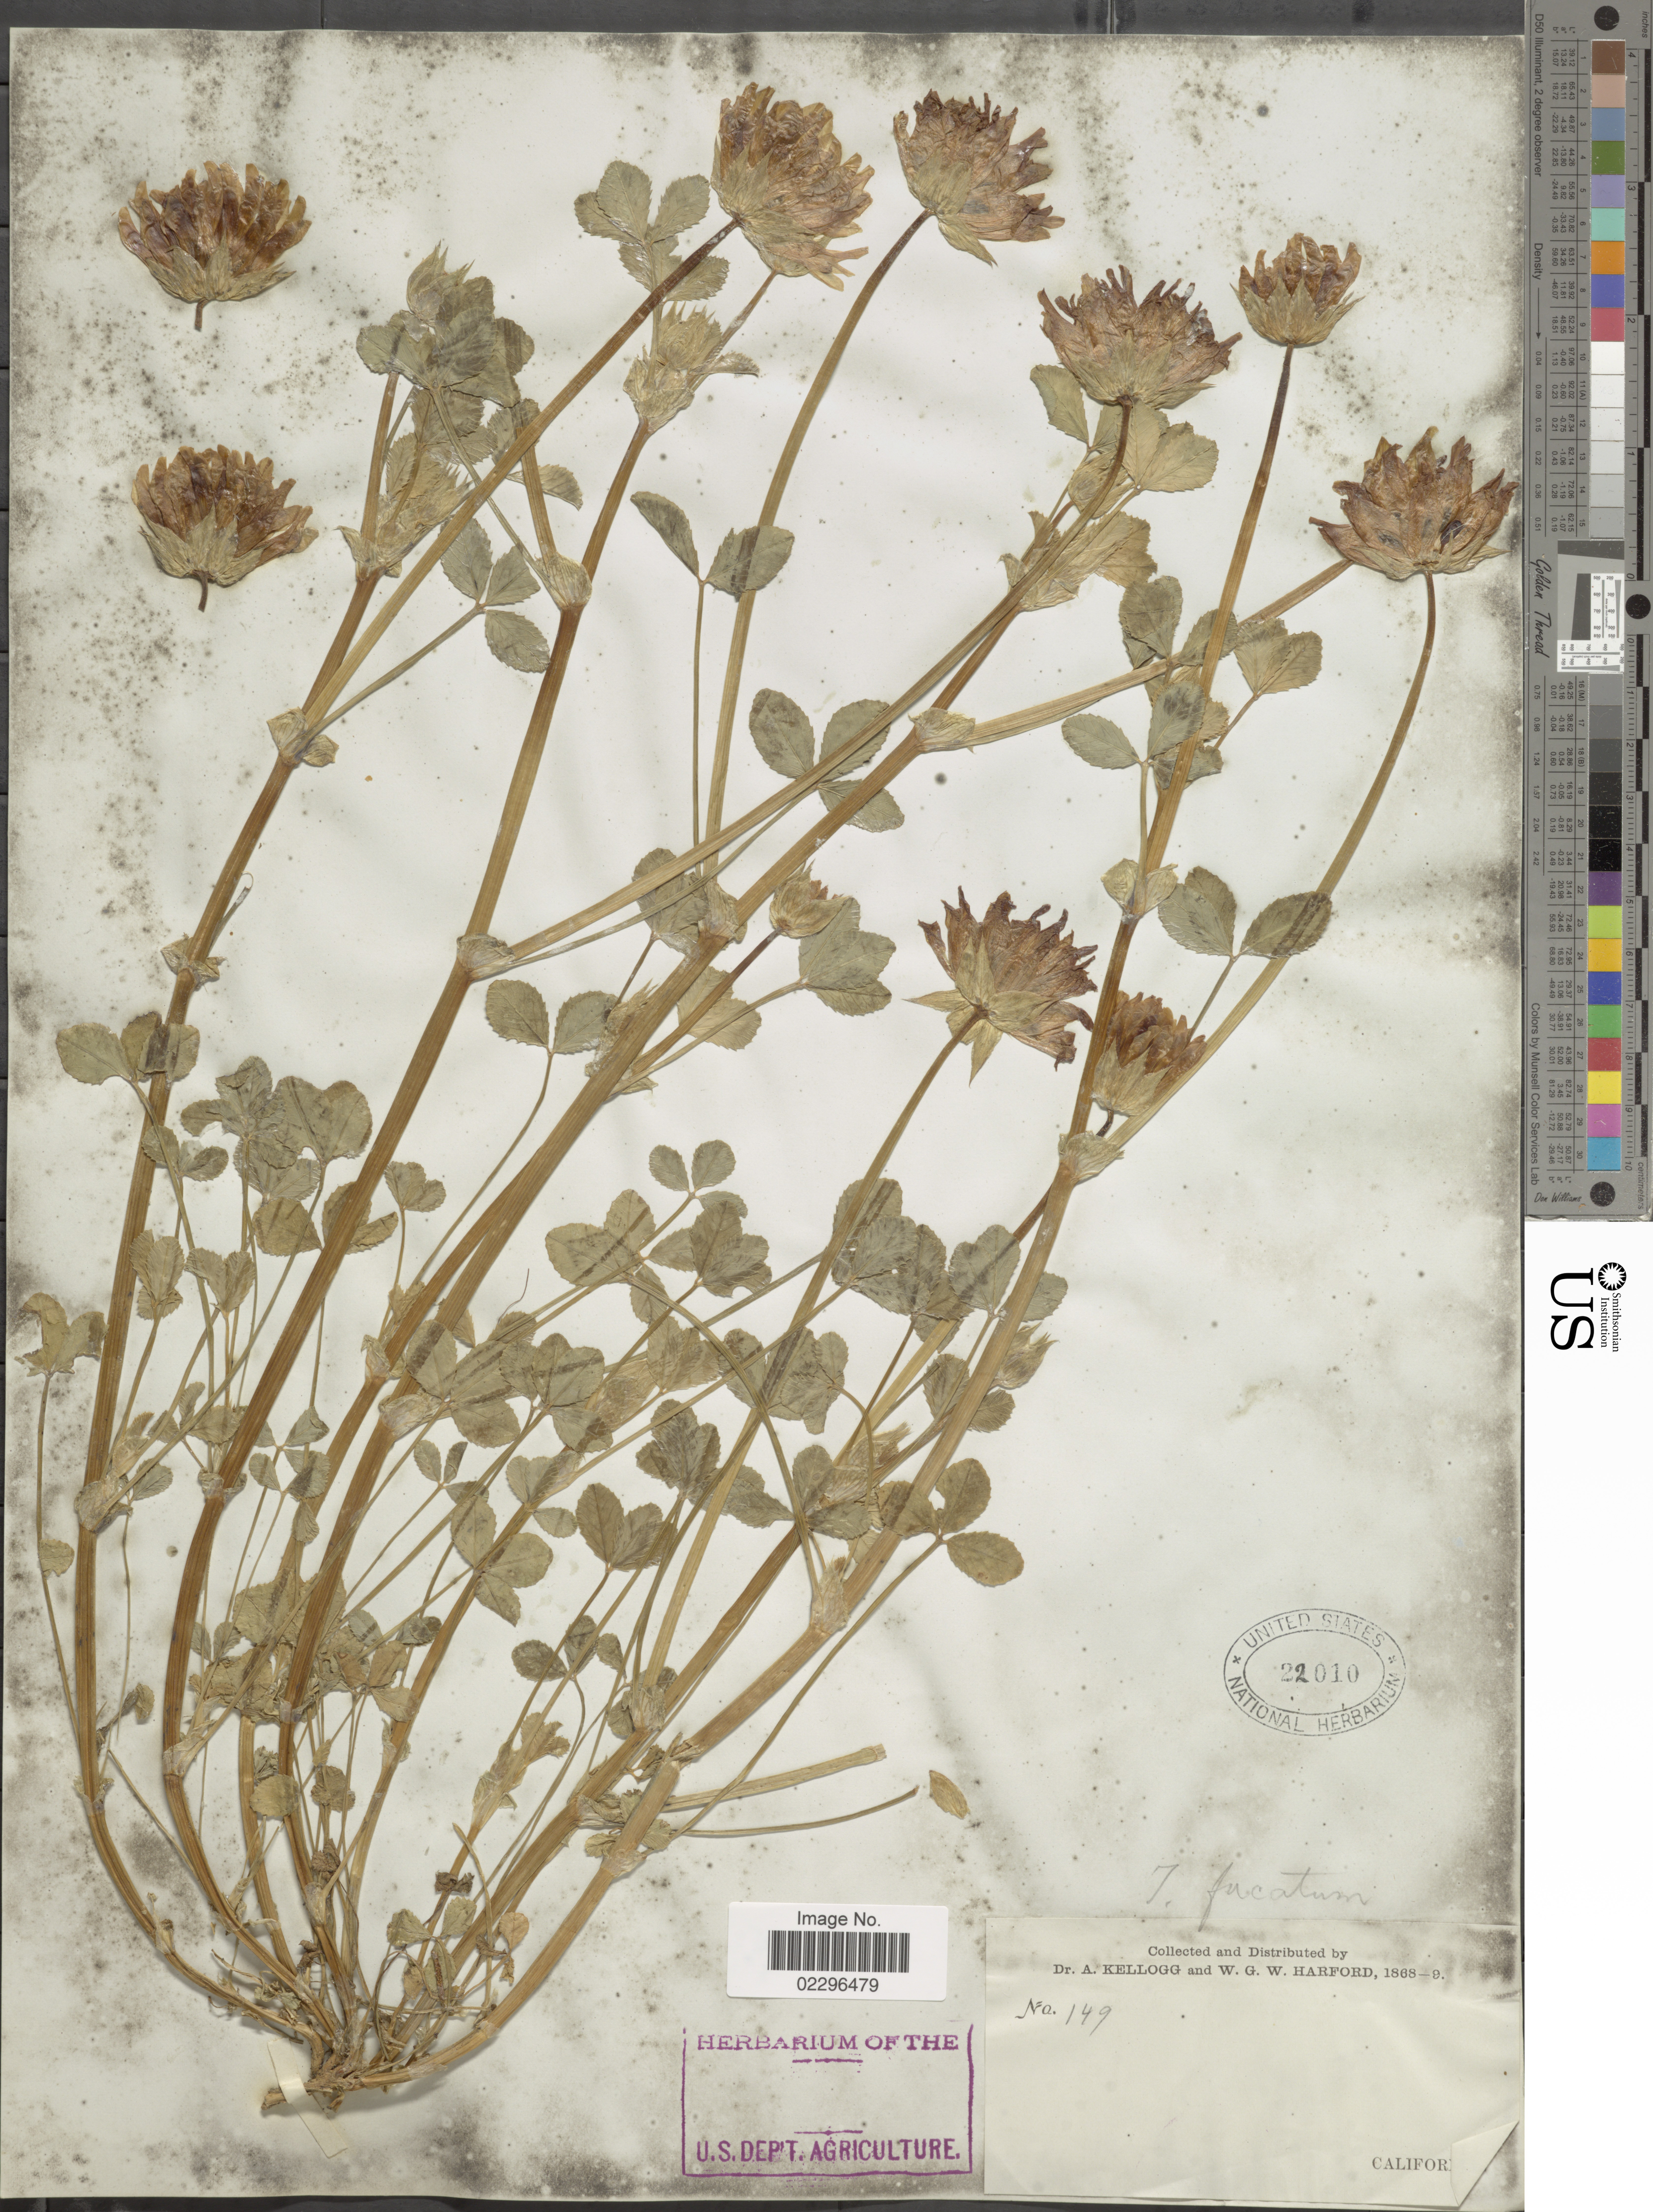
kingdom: Plantae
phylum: Tracheophyta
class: Magnoliopsida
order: Fabales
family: Fabaceae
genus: Trifolium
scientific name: Trifolium fucatum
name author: Lindl.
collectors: A. Kellogg & W. G. W. Harford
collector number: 149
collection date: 1868/1869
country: United States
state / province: California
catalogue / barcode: US 22010